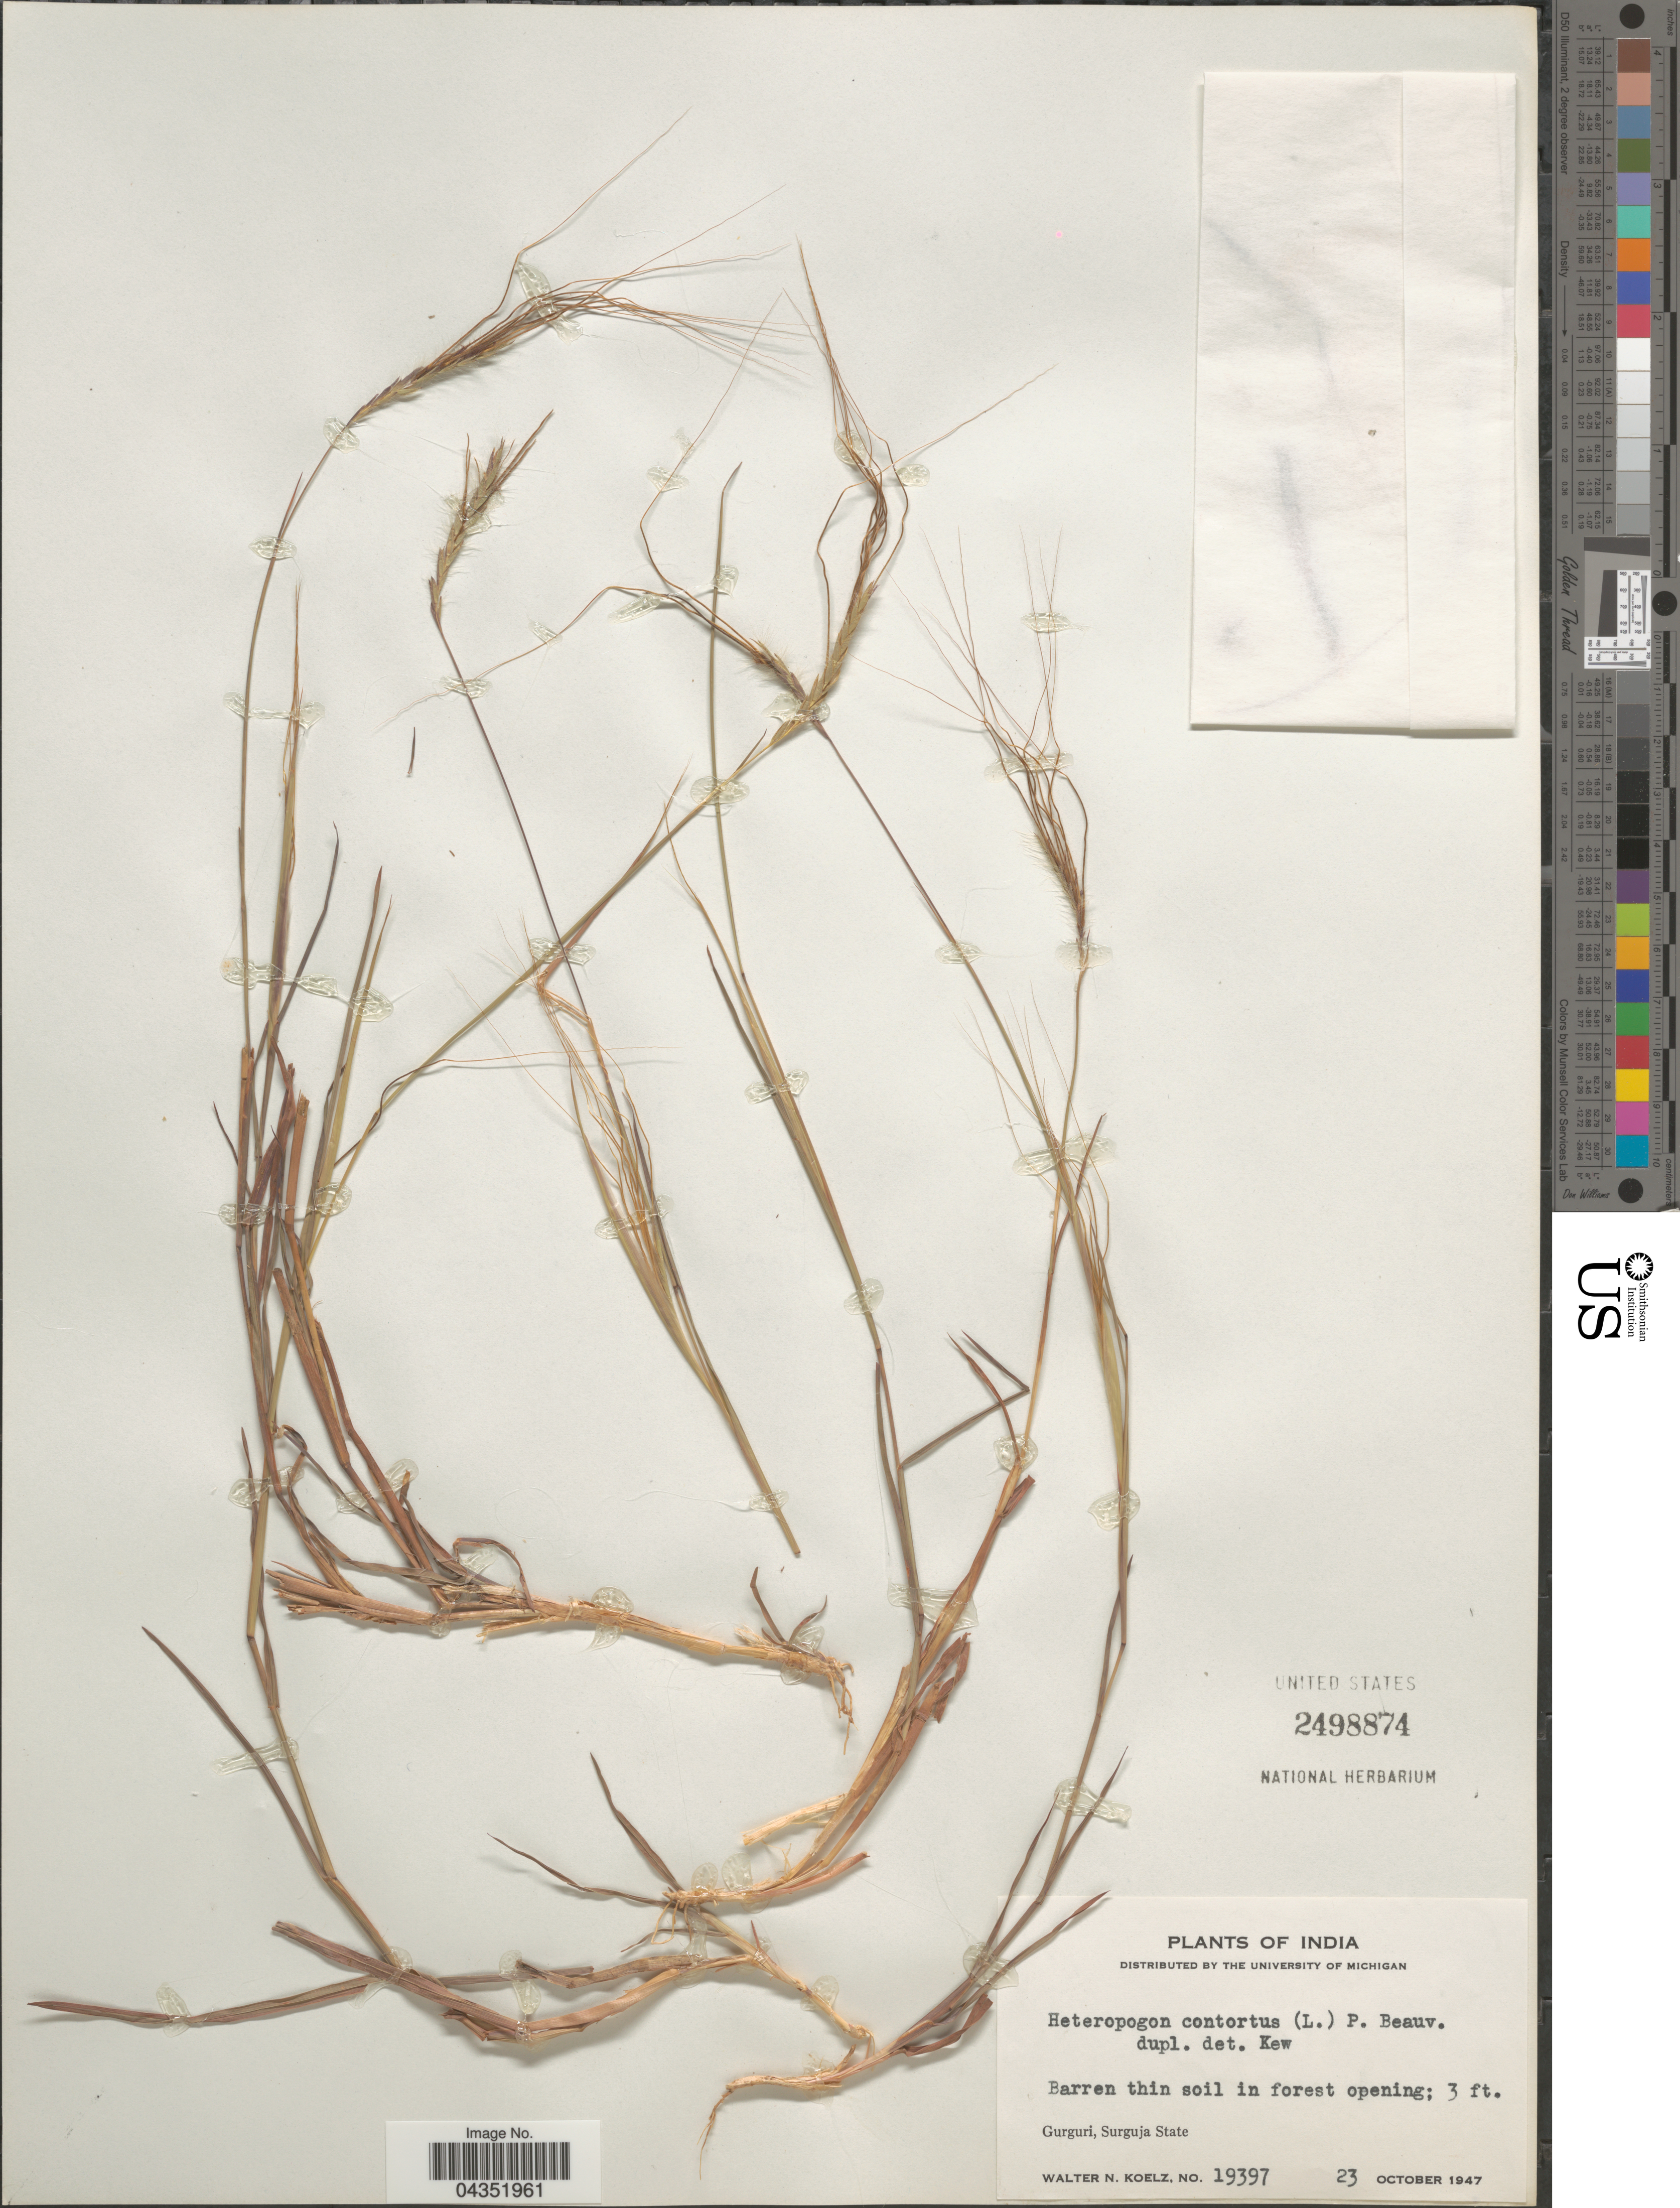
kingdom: Plantae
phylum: Tracheophyta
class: Liliopsida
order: Poales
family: Poaceae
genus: Heteropogon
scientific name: Heteropogon contortus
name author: (L.) P. Beauv. ex Roem. & Schult.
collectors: W. N. Koelz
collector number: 19397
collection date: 1947-10-23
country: India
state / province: Chhattisgarh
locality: Gurguri, Surguja State.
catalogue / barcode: US 2498874